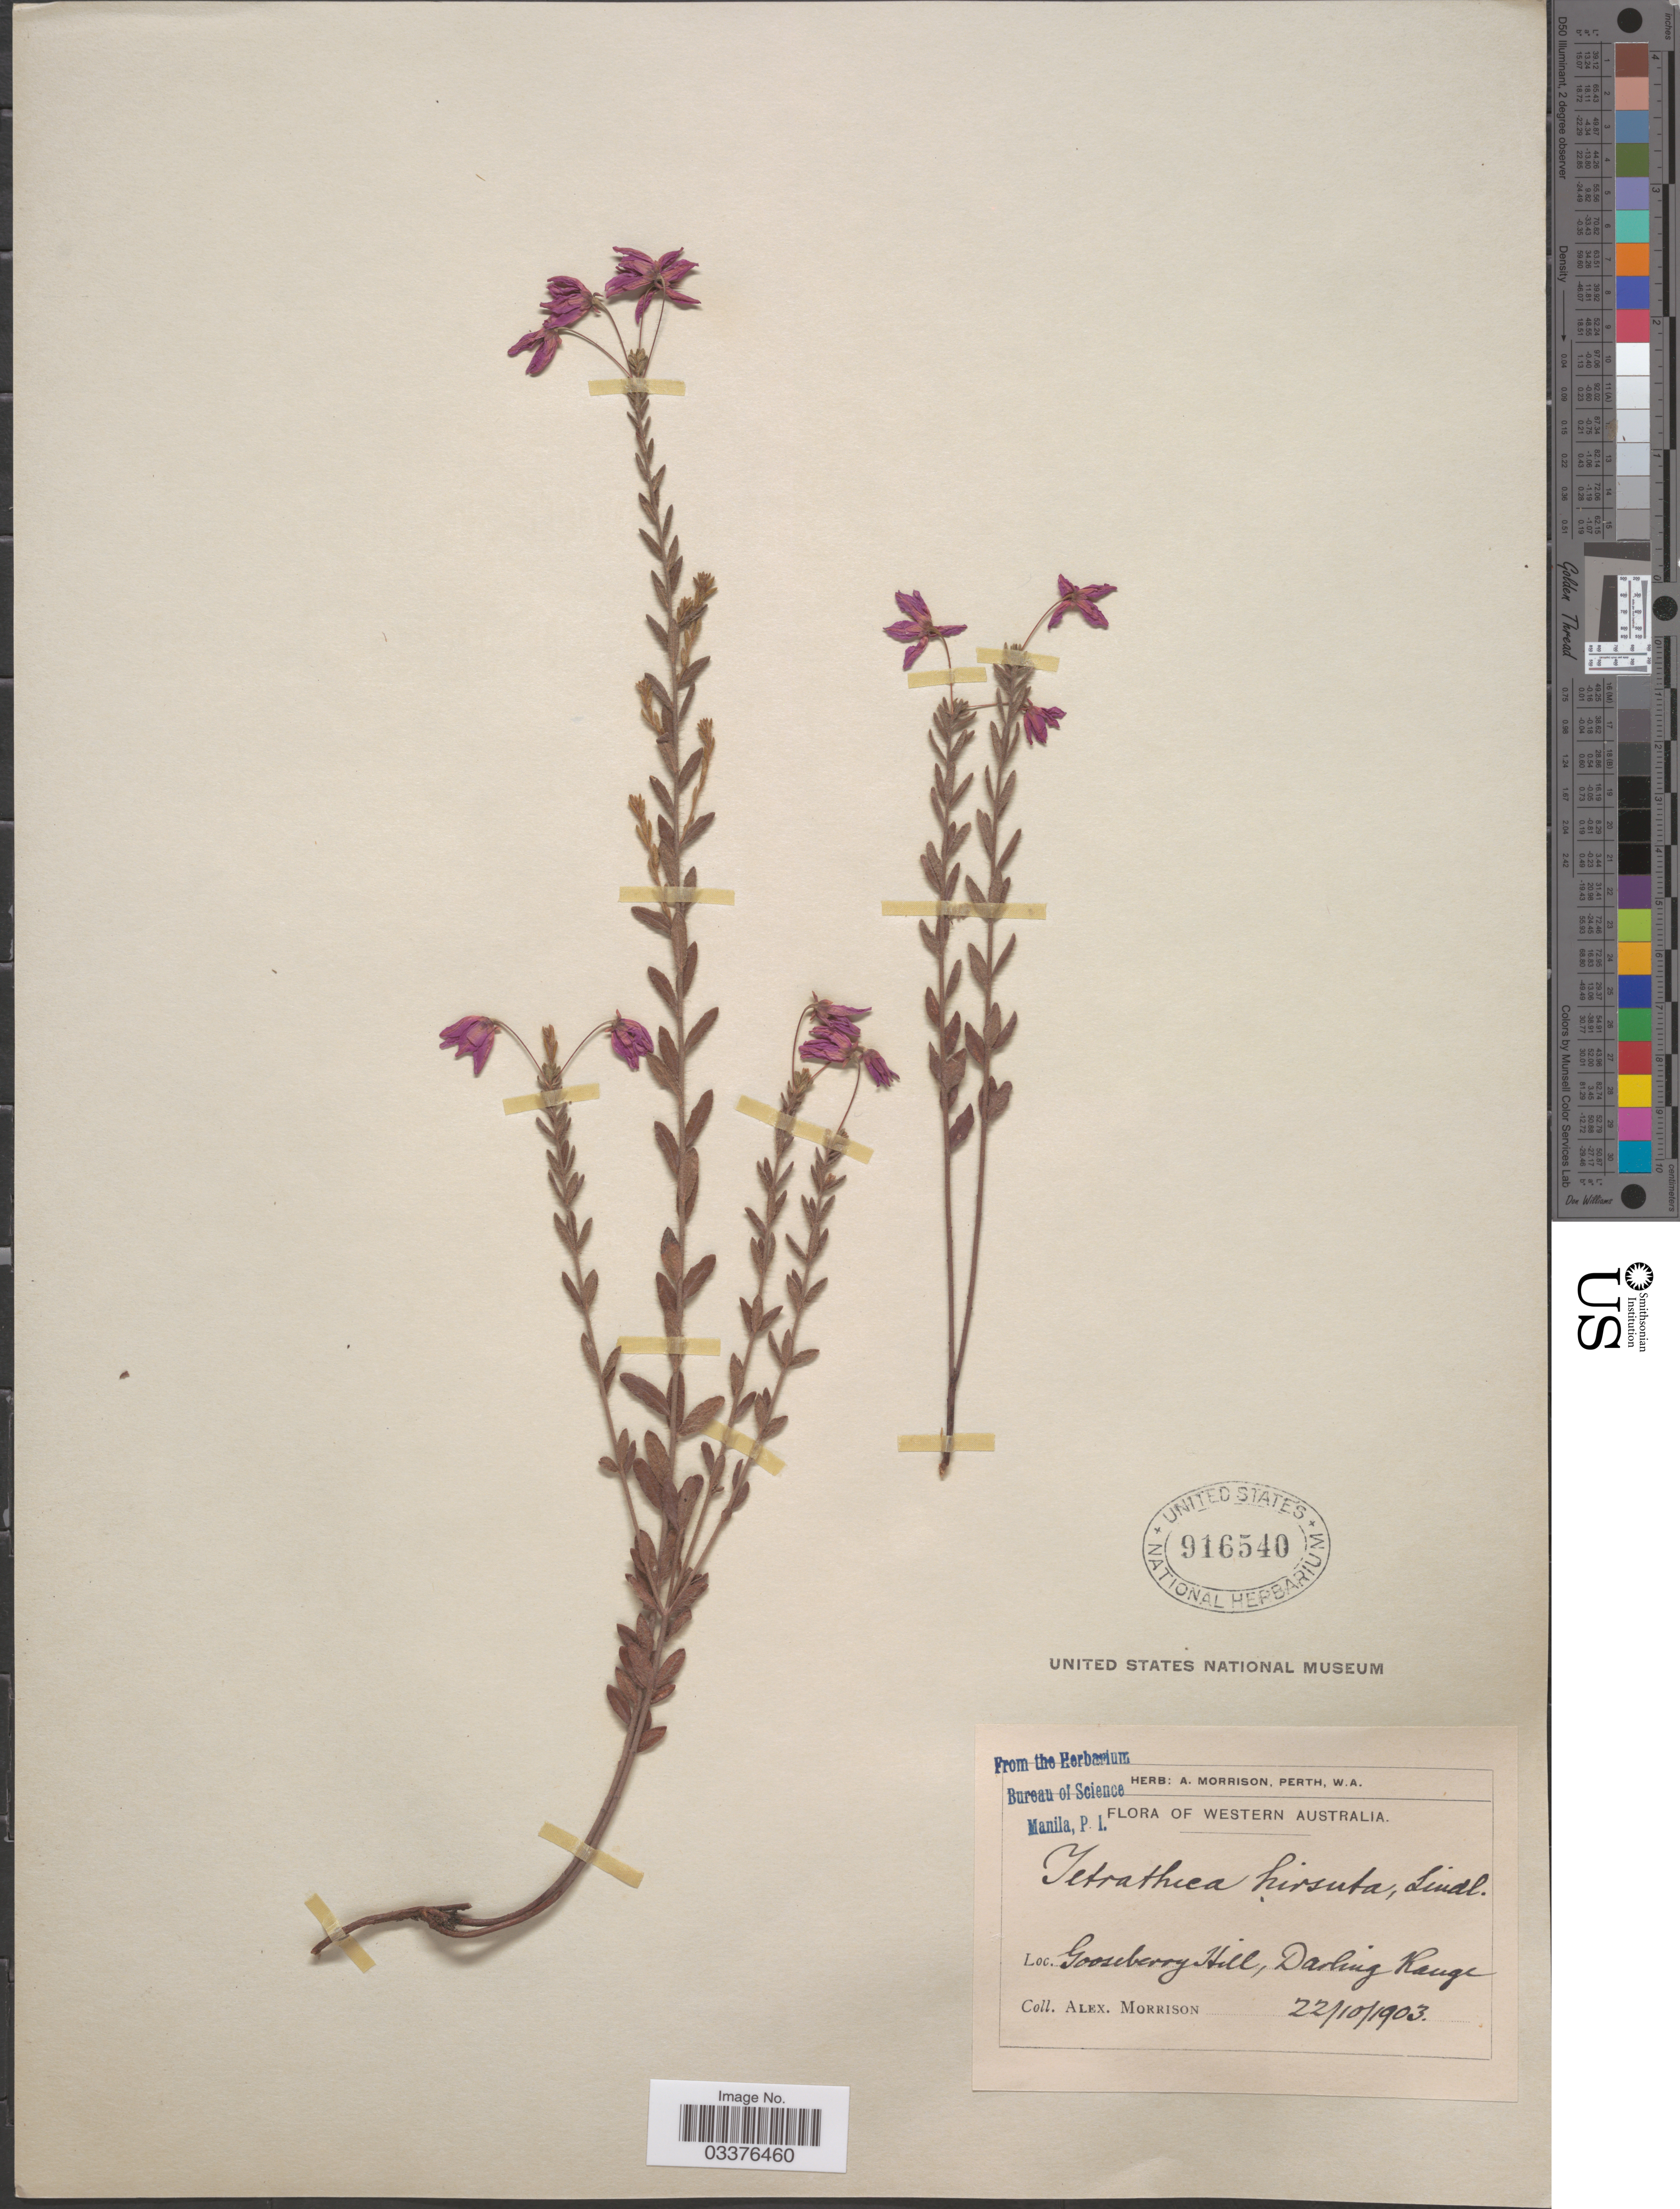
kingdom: Plantae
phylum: Tracheophyta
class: Magnoliopsida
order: Oxalidales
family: Elaeocarpaceae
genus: Tetratheca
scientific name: Tetratheca hirsuta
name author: Lindl.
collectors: A. Morrison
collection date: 1903-10-22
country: Australia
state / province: Western Australia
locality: Gooseberry Hill, Darling Range.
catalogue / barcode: US 916540